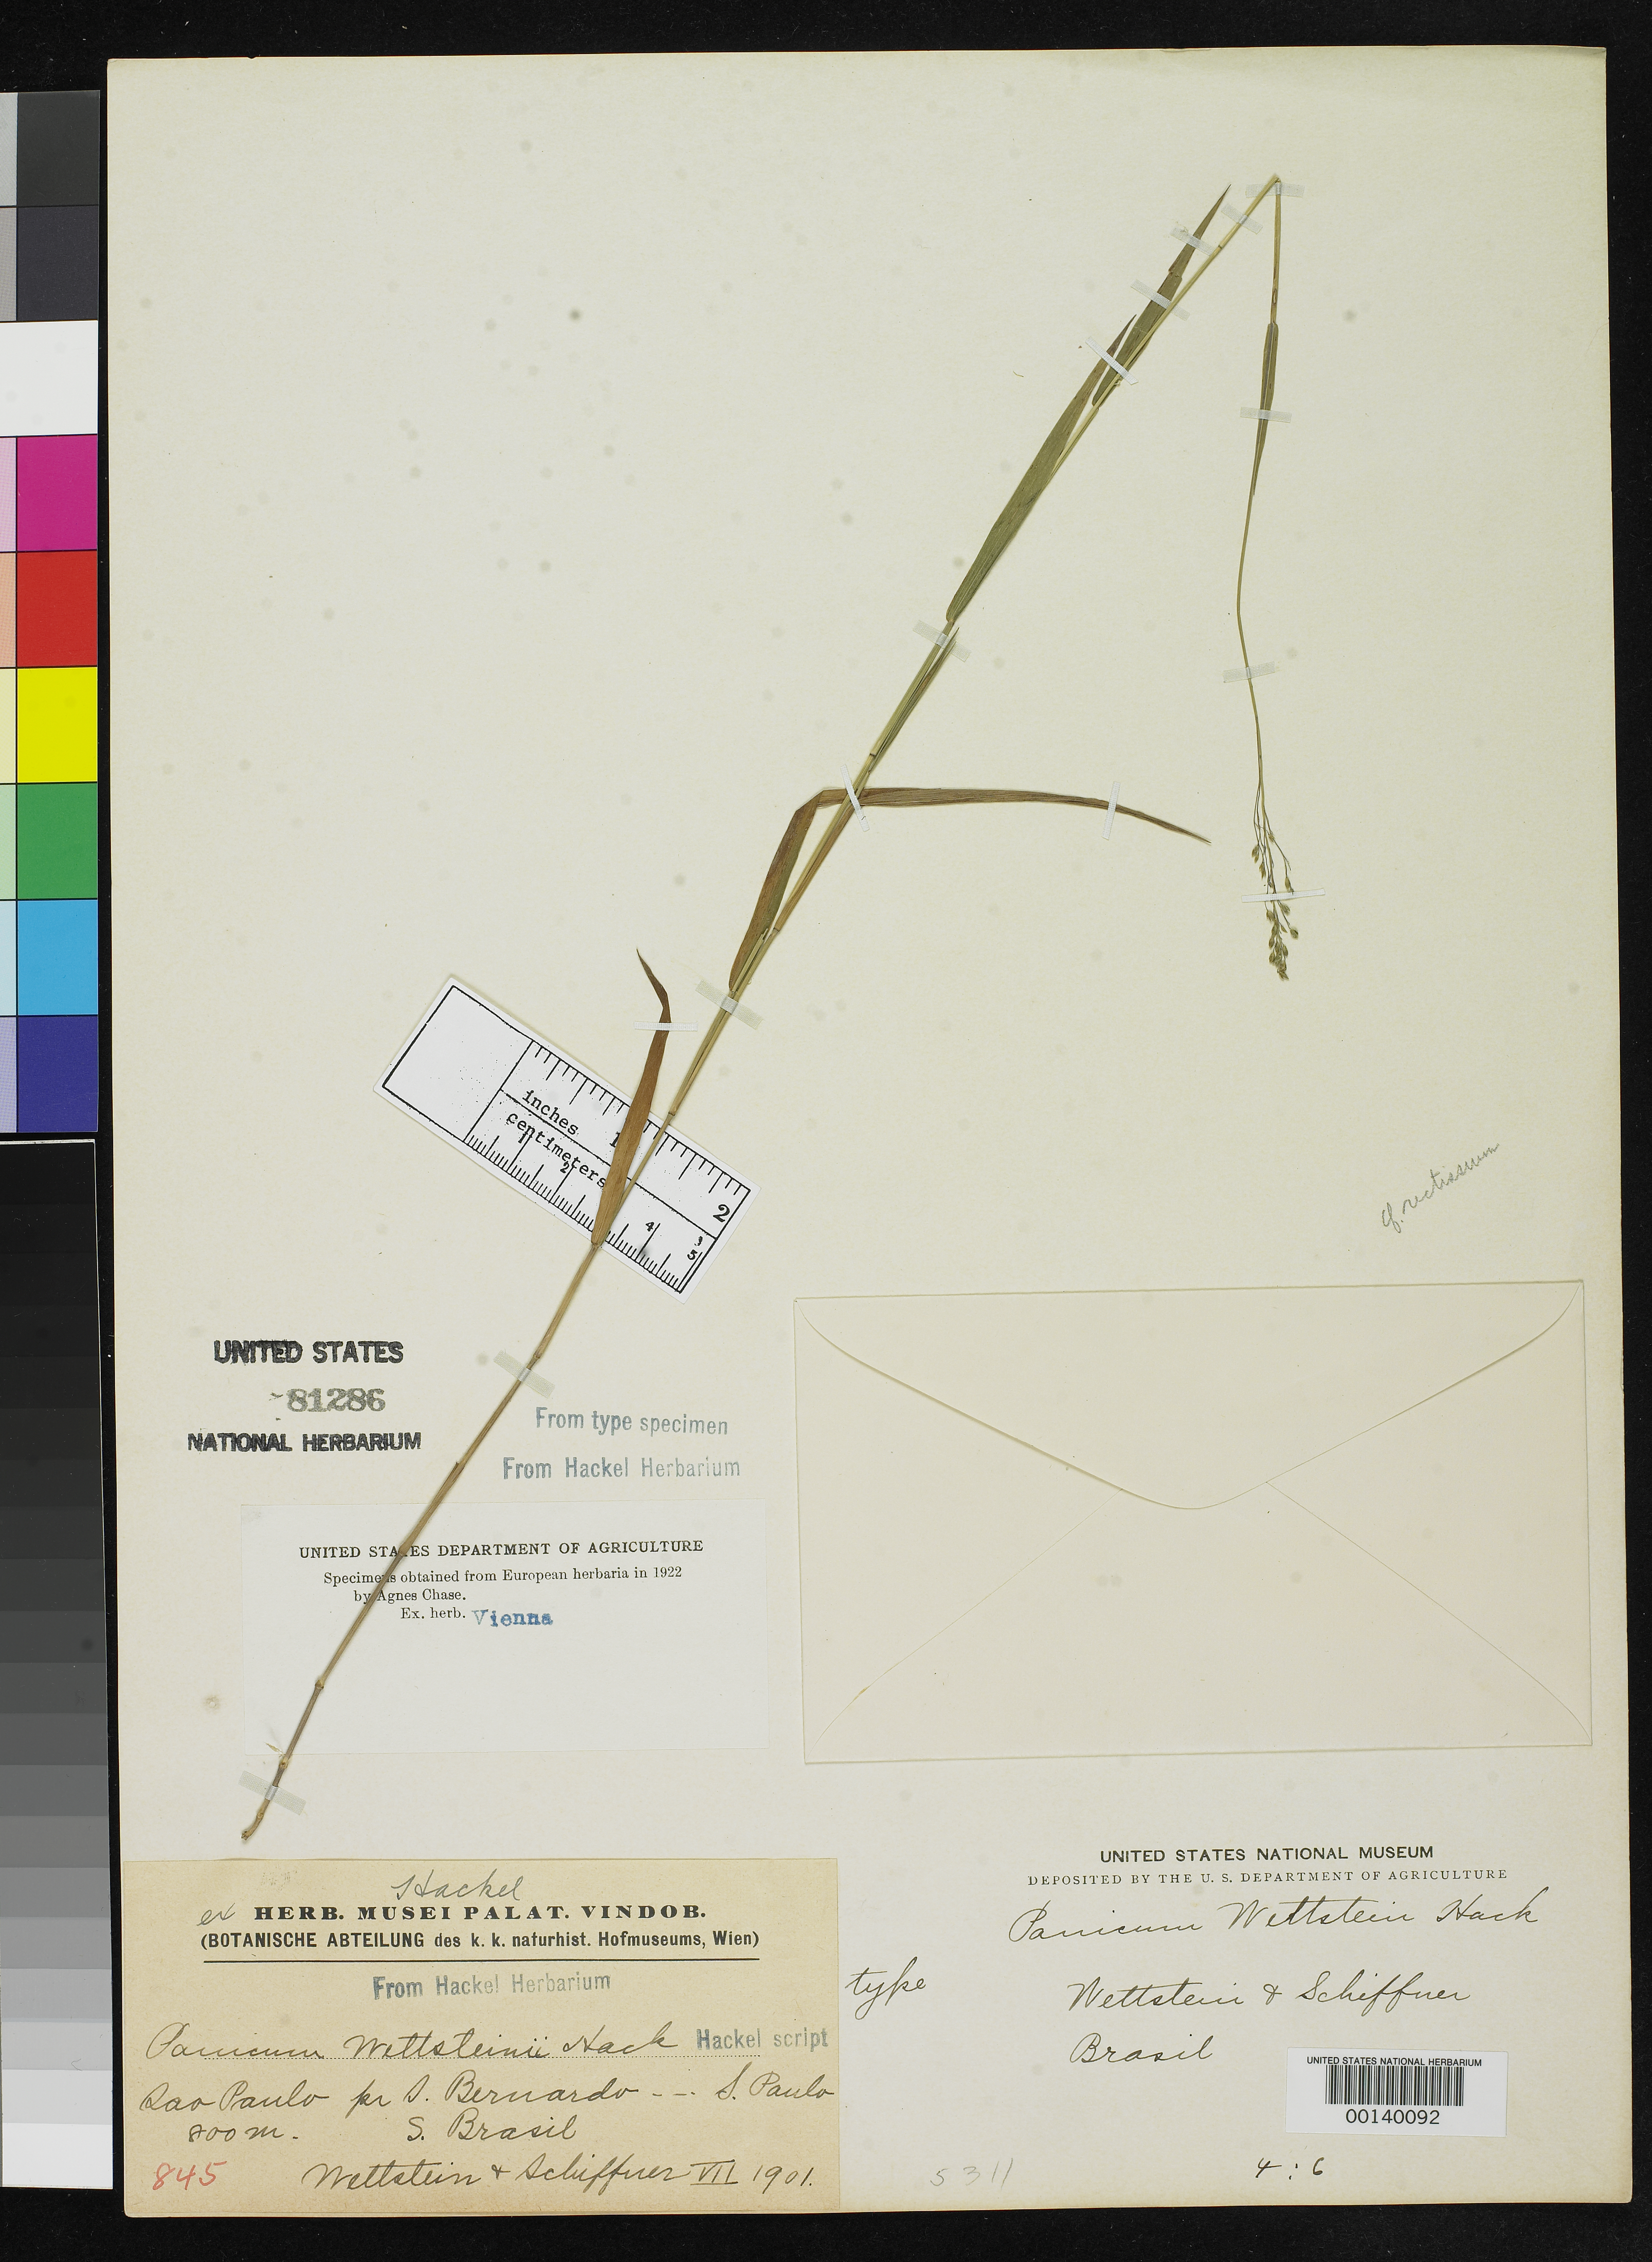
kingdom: Plantae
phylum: Tracheophyta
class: Liliopsida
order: Poales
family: Poaceae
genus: Panicum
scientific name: Panicum wettsteinii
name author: Hack.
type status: Type Fragment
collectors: R. von Wettstein & V. F. Schiffner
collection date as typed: Jul 1901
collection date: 1901-07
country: Brazil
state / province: São Paulo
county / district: São Paulo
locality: Near S. Bernardo.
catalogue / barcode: US 81286